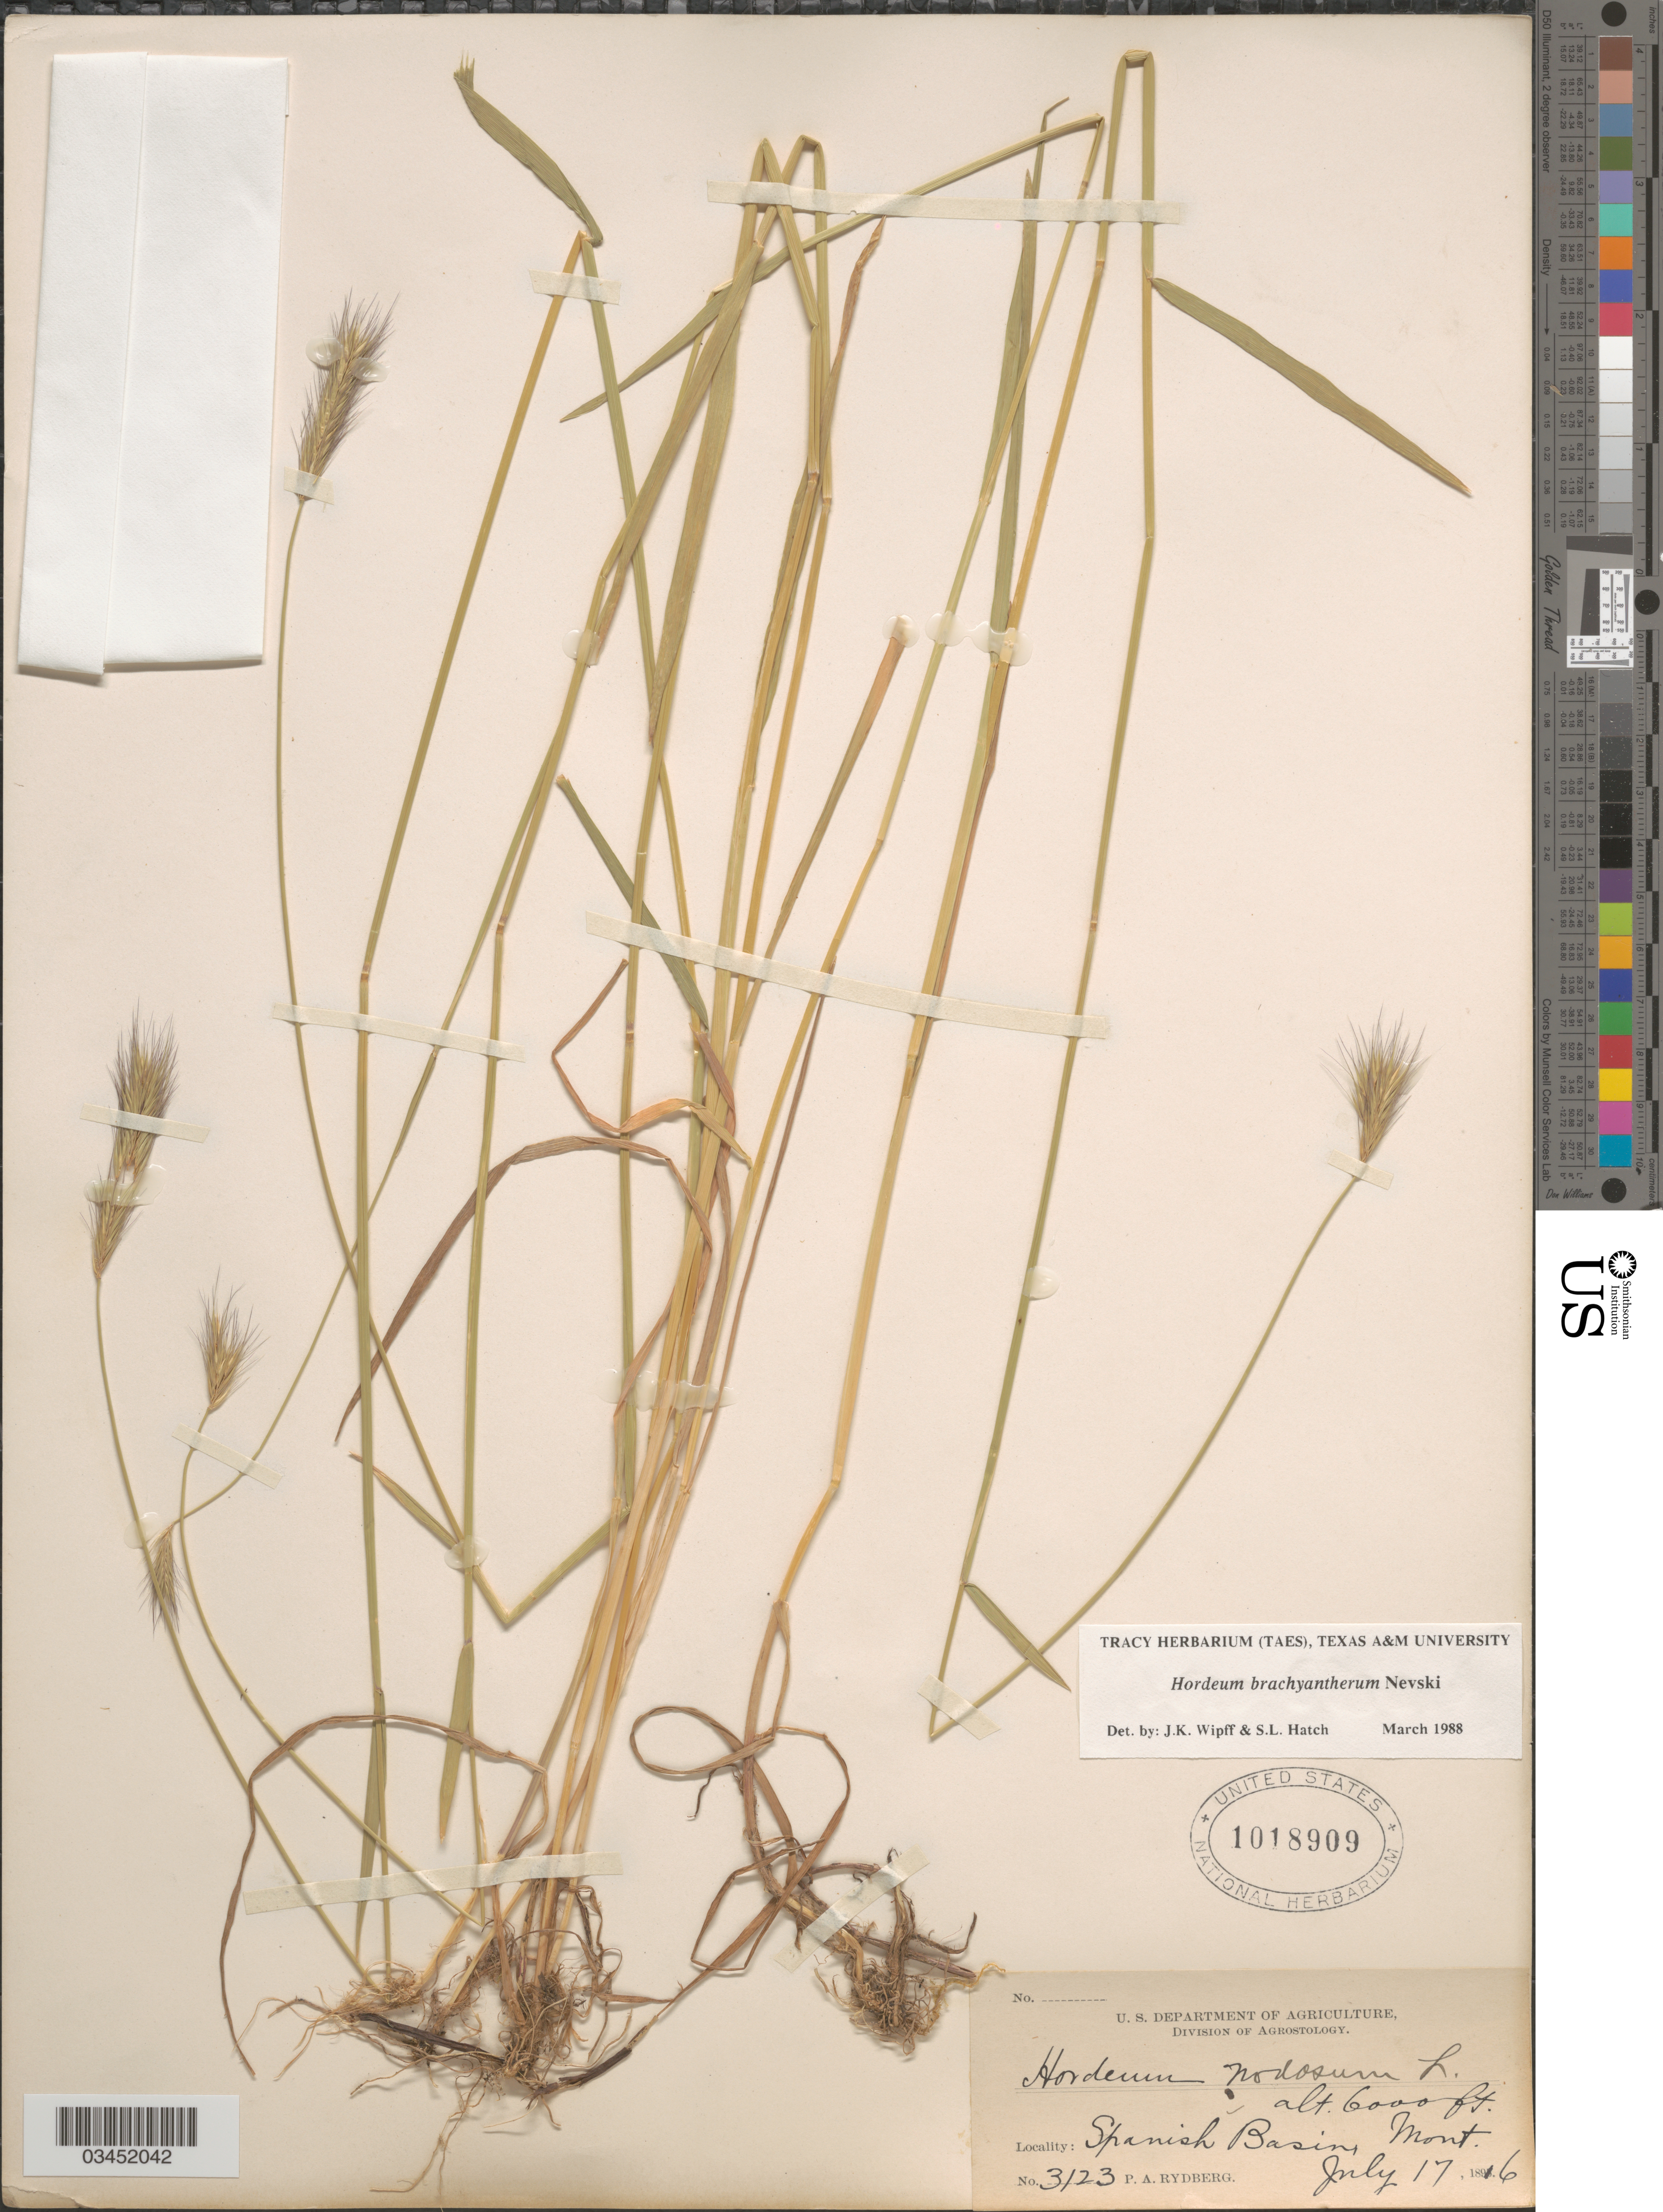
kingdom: Plantae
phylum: Tracheophyta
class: Liliopsida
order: Poales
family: Poaceae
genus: Hordeum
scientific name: Hordeum brachyantherum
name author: Nevski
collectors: P. A. Rydberg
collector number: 3123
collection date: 1896-07-17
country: United States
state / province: Montana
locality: Spanish Basin.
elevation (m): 1829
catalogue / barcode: US 1018909